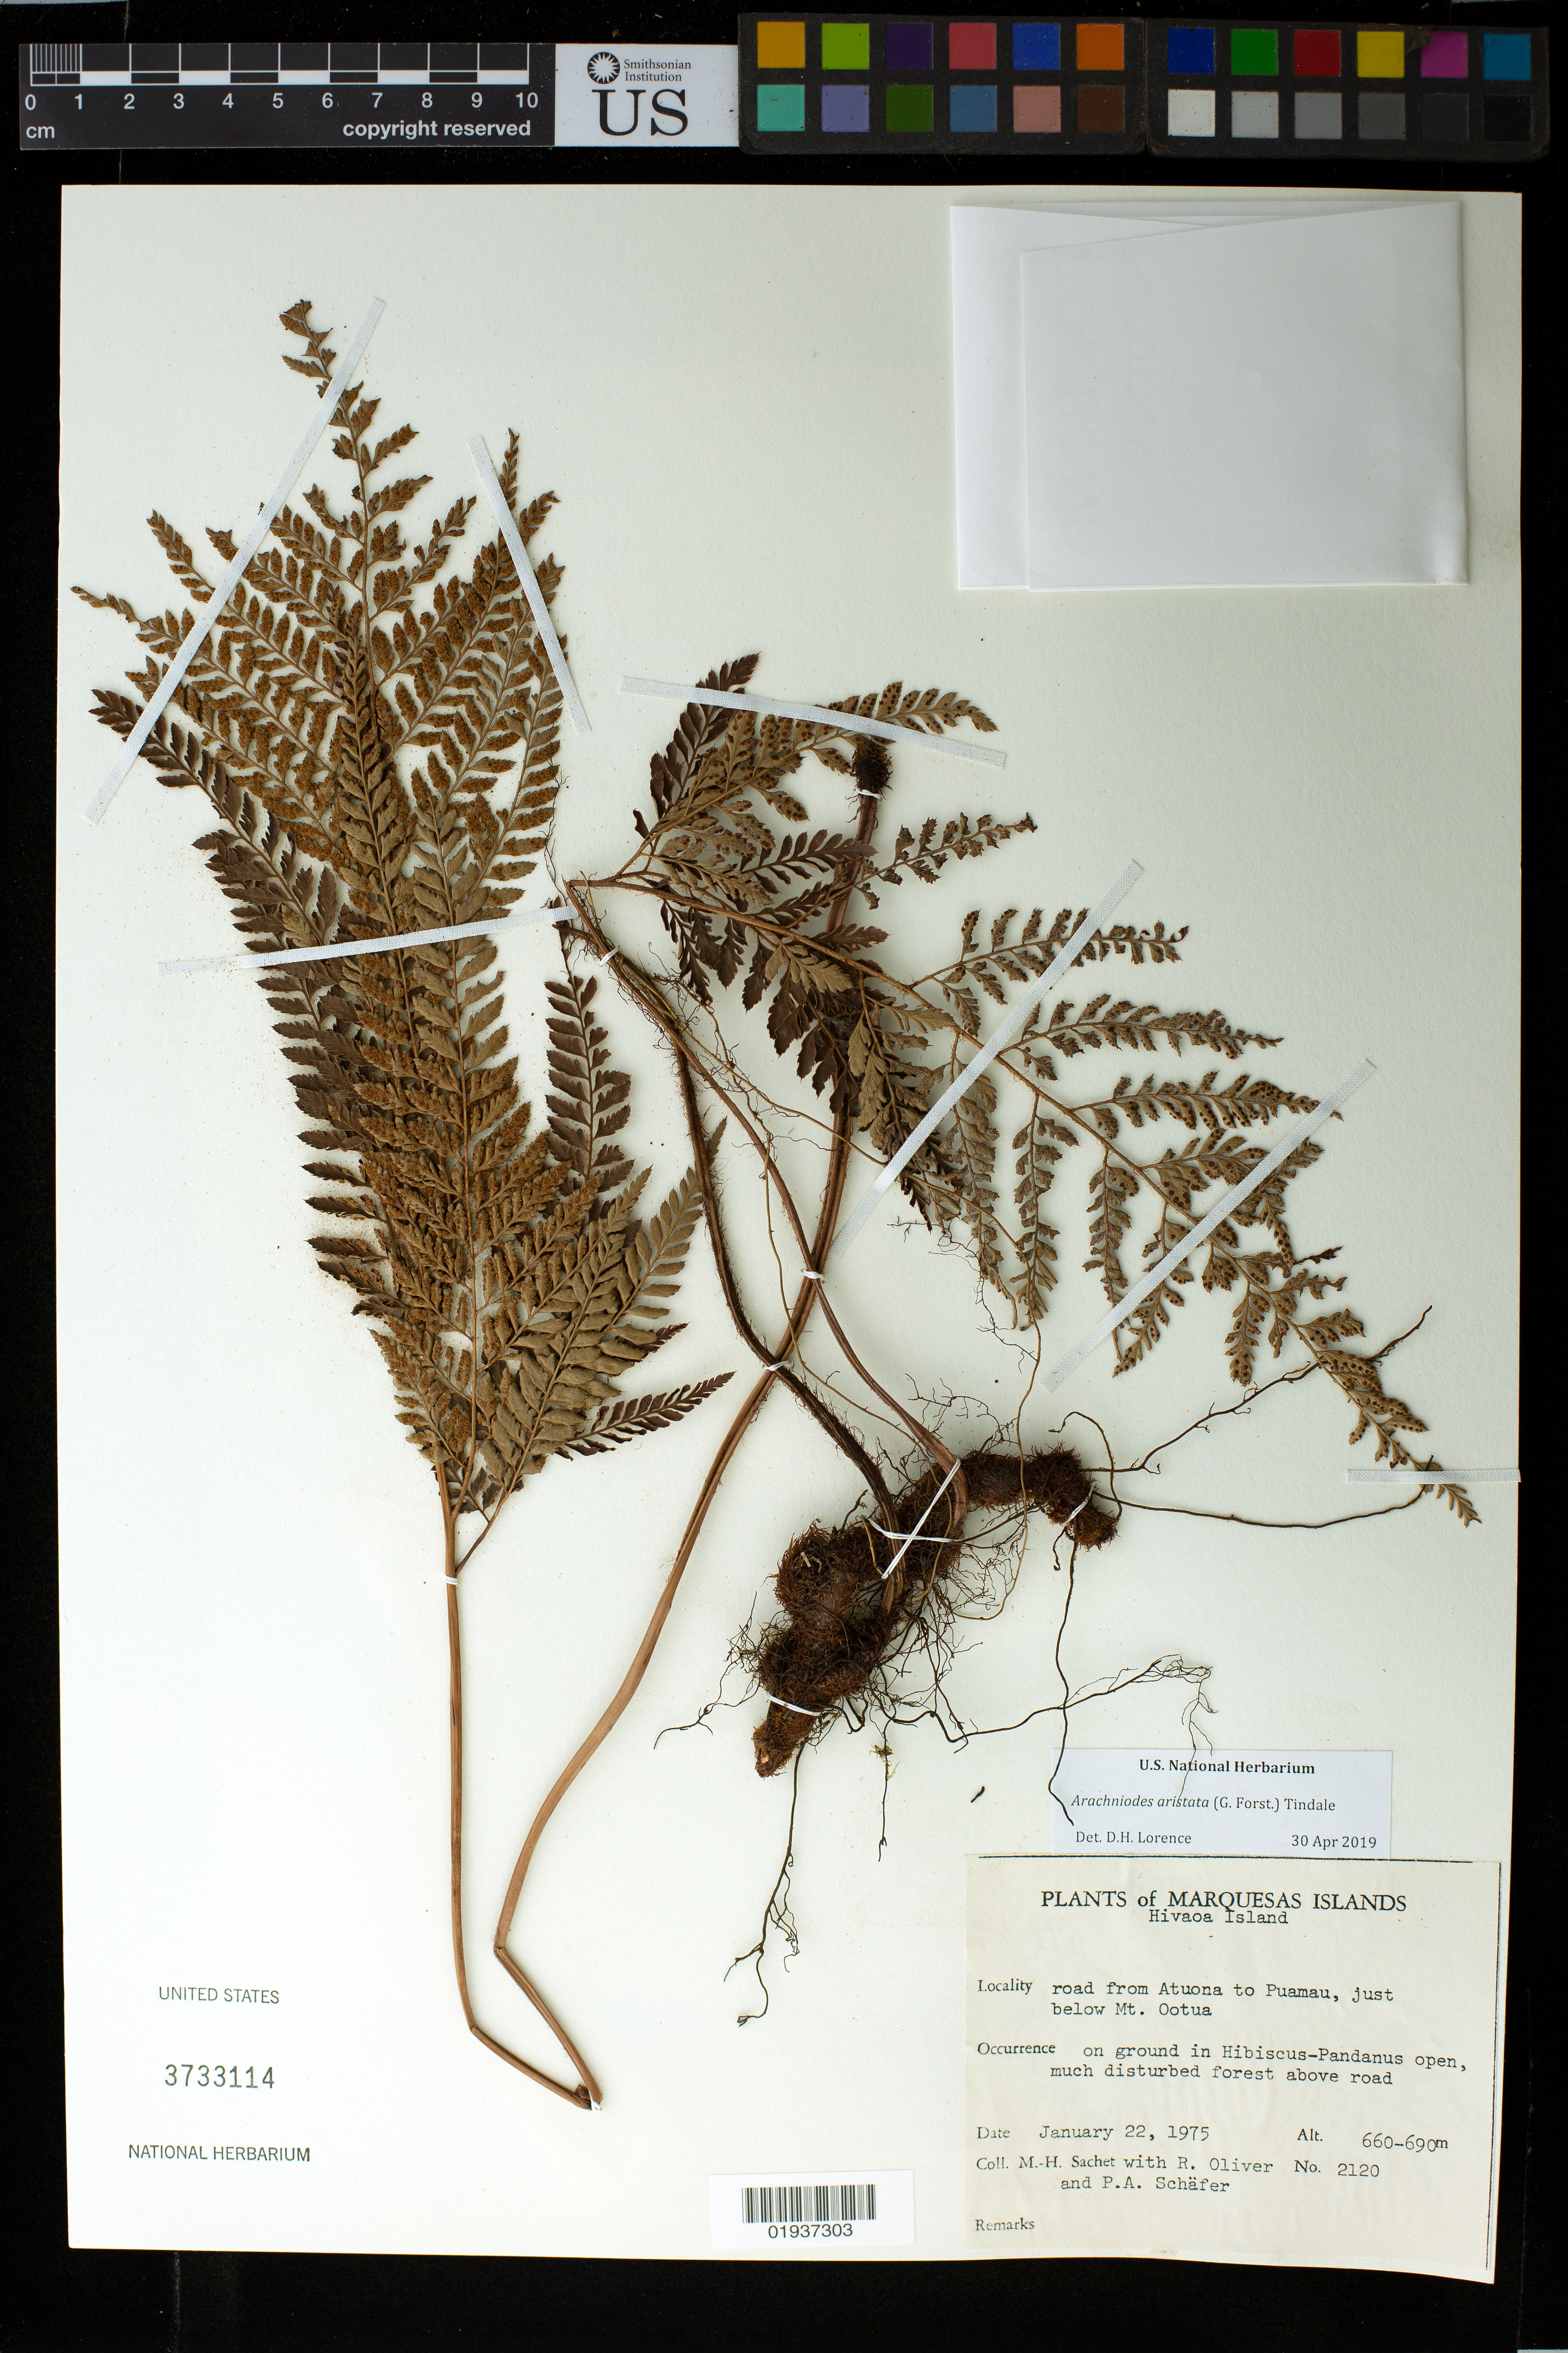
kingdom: Plantae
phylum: Tracheophyta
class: Polypodiopsida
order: Polypodiales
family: Dryopteridaceae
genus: Arachniodes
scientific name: Arachniodes aristata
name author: (G. Forst.) Tindale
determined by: Lorence, David H., (PTBG), National Tropical Botanical Garden (UNITED STATES)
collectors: M.-H. Sachet, R. L. Oliver & P. A. Schäfer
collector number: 2120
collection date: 1975-01-22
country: French Polynesia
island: Hiva Oa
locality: Road from Atuona to Puamau, just below Mt. Ootua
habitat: On ground in Hibiscus-Pandanus open, much disturbed forest above road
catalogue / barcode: US 3733114